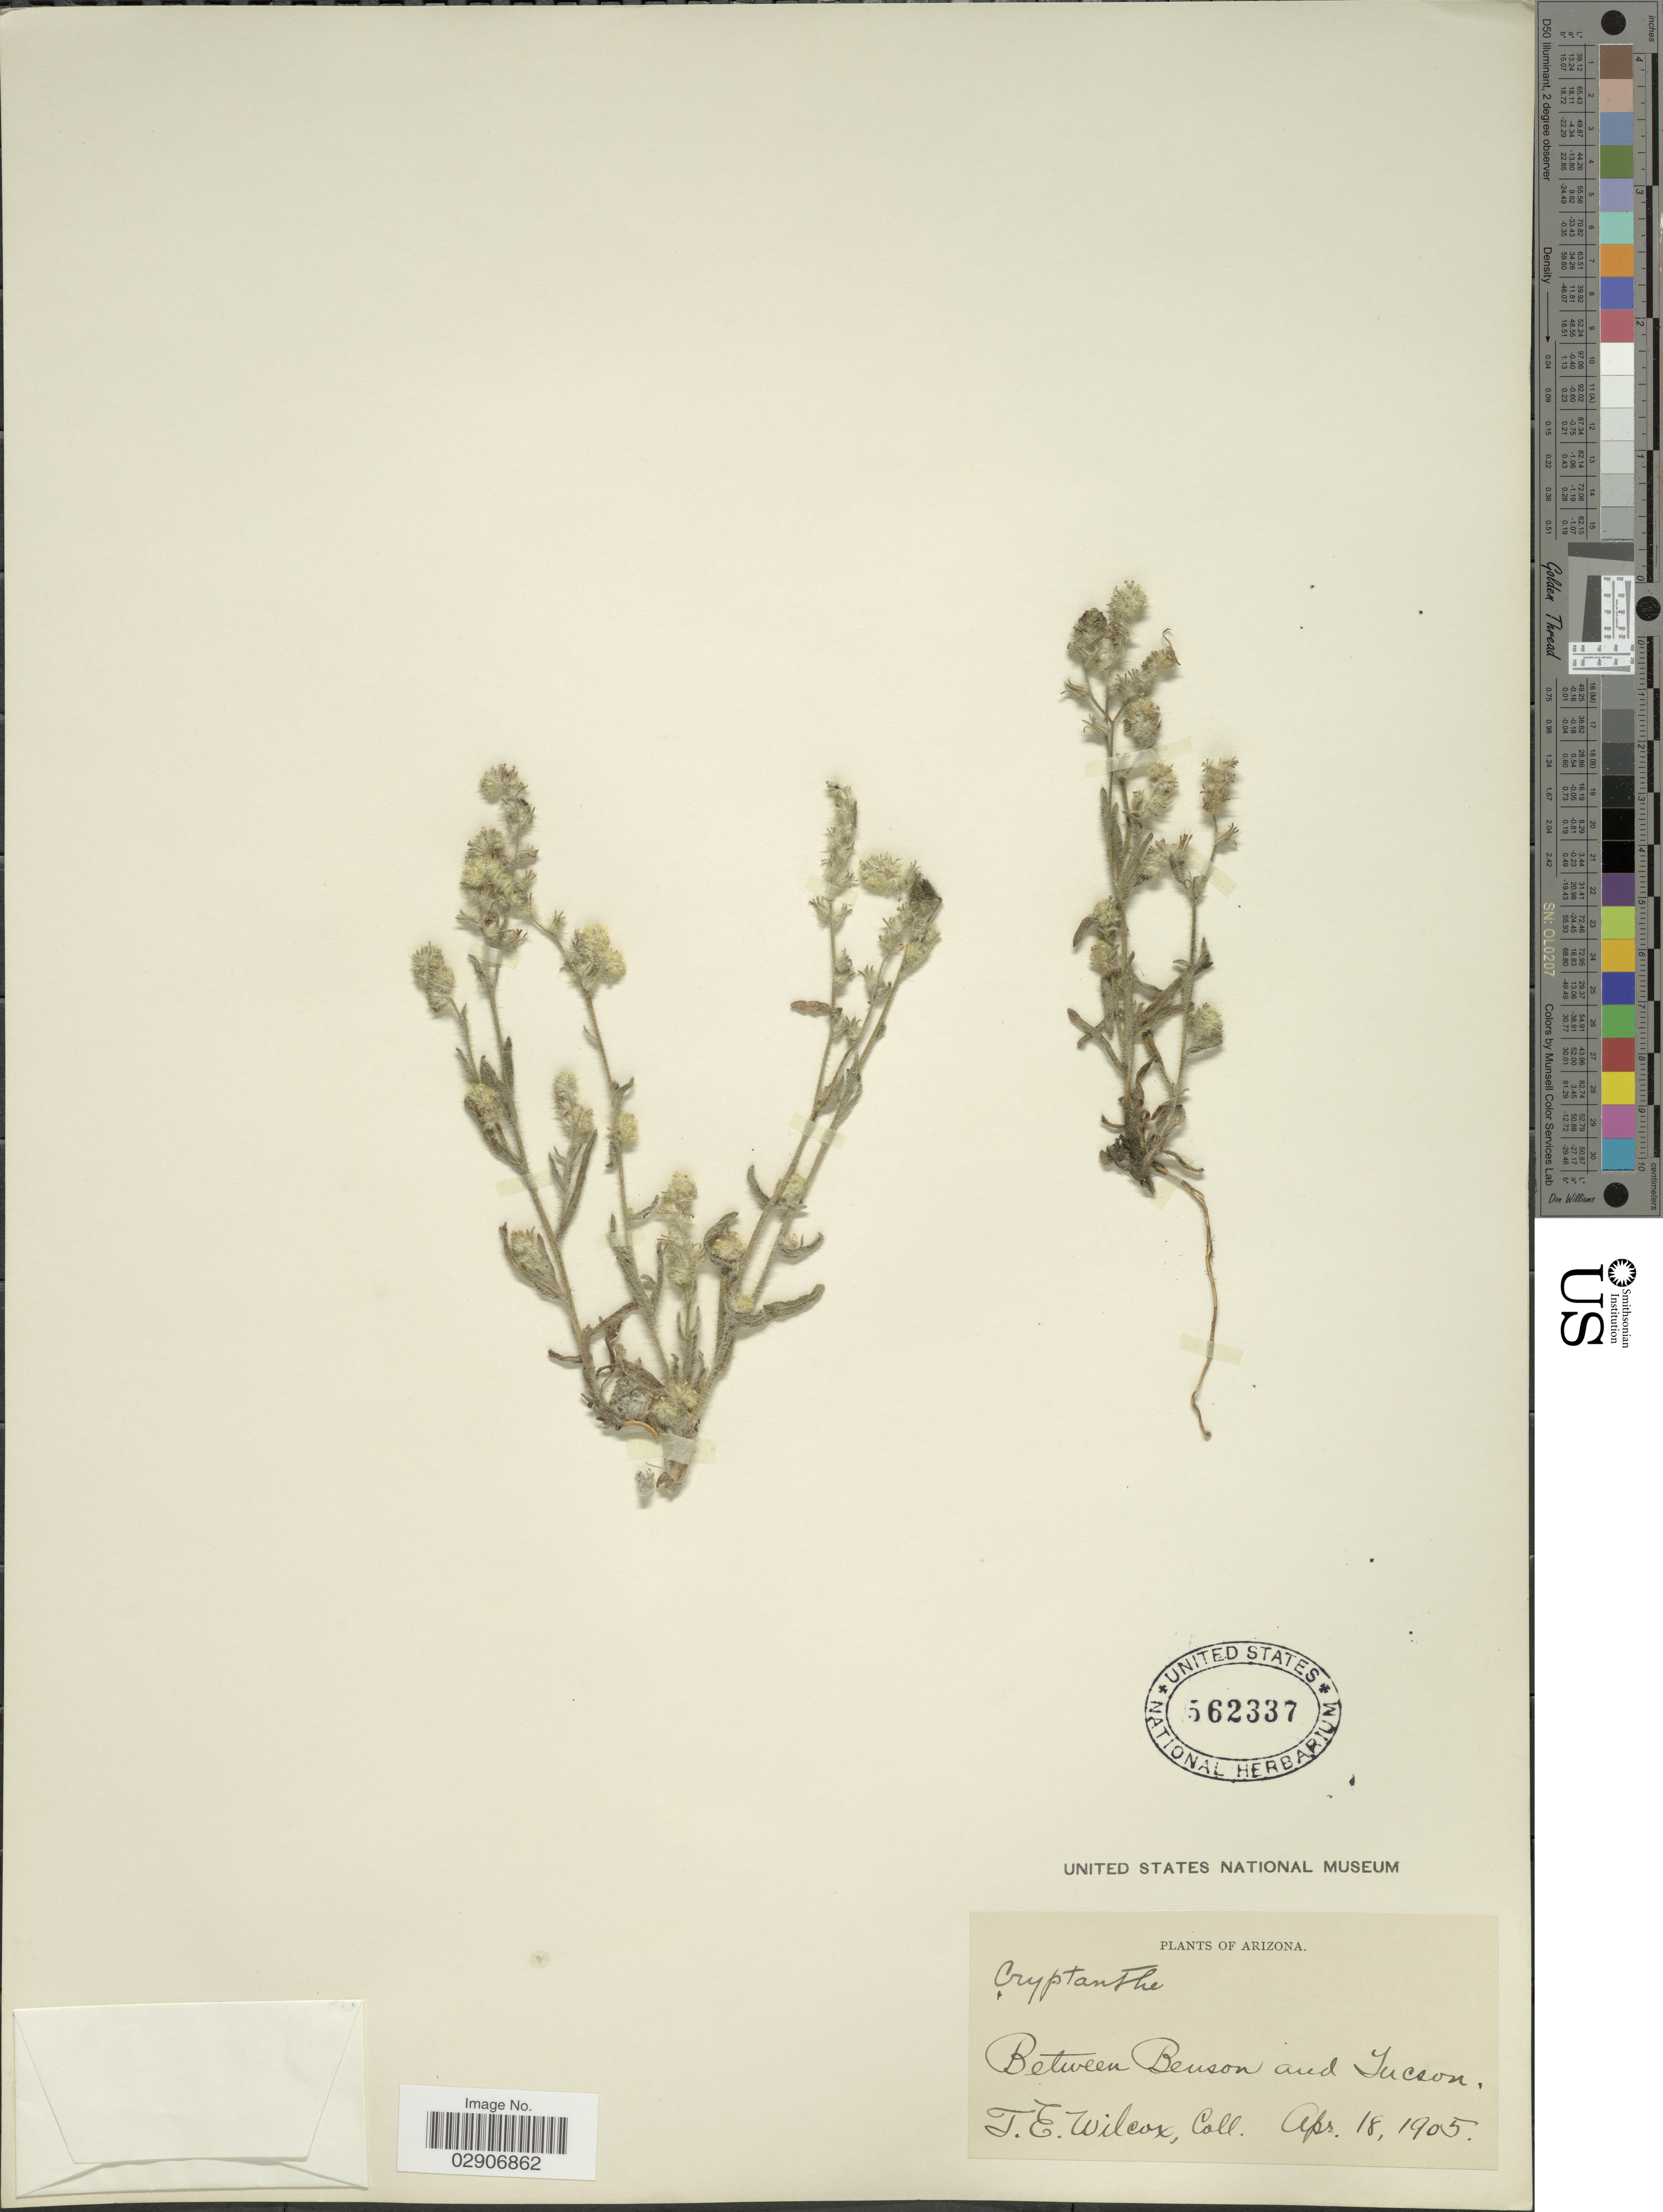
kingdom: Plantae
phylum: Tracheophyta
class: Magnoliopsida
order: Boraginales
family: Boraginaceae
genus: Cryptantha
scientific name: Cryptantha barbigera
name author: (A. Gray) Greene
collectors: T. E. Wilcox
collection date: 1905-04-18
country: United States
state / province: Arizona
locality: Between Benson and Tucson.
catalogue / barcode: US 562337